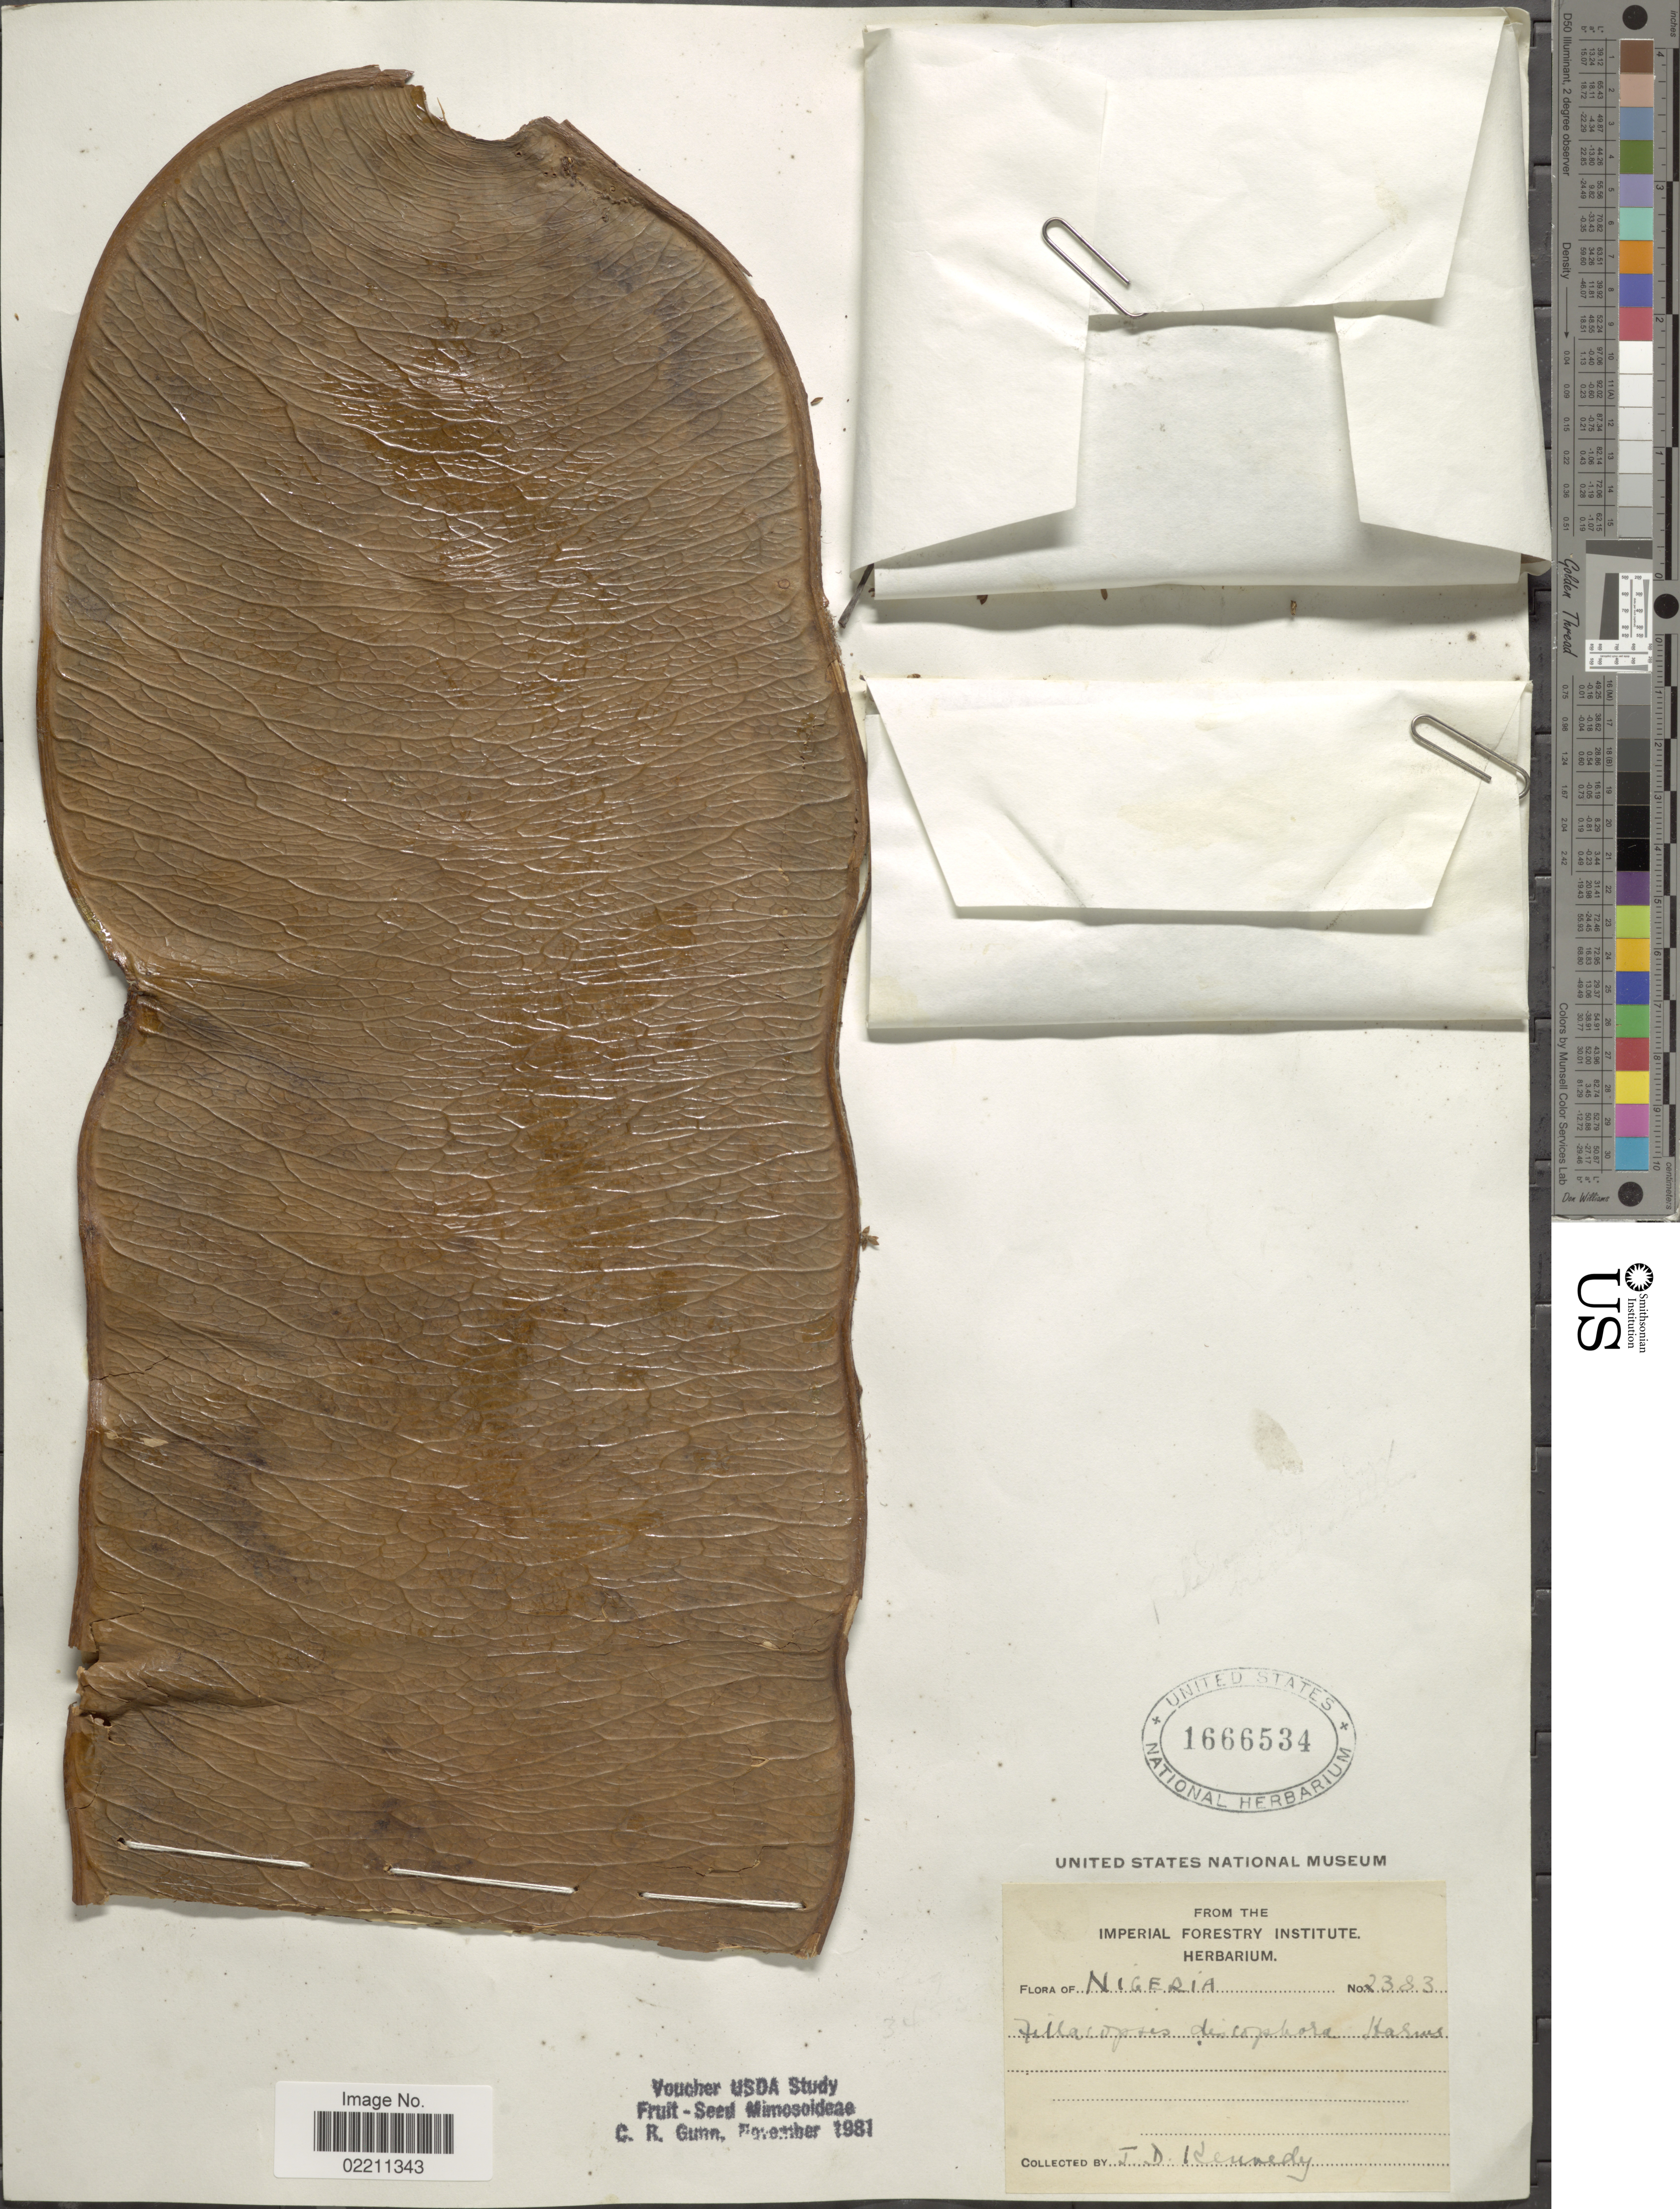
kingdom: Plantae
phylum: Tracheophyta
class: Magnoliopsida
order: Fabales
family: Fabaceae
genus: Fillaeopsis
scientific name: Fillaeopsis discophora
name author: Harms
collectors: J. D. Kennedy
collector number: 2383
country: Nigeria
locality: Nigeria.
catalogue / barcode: US 1666534